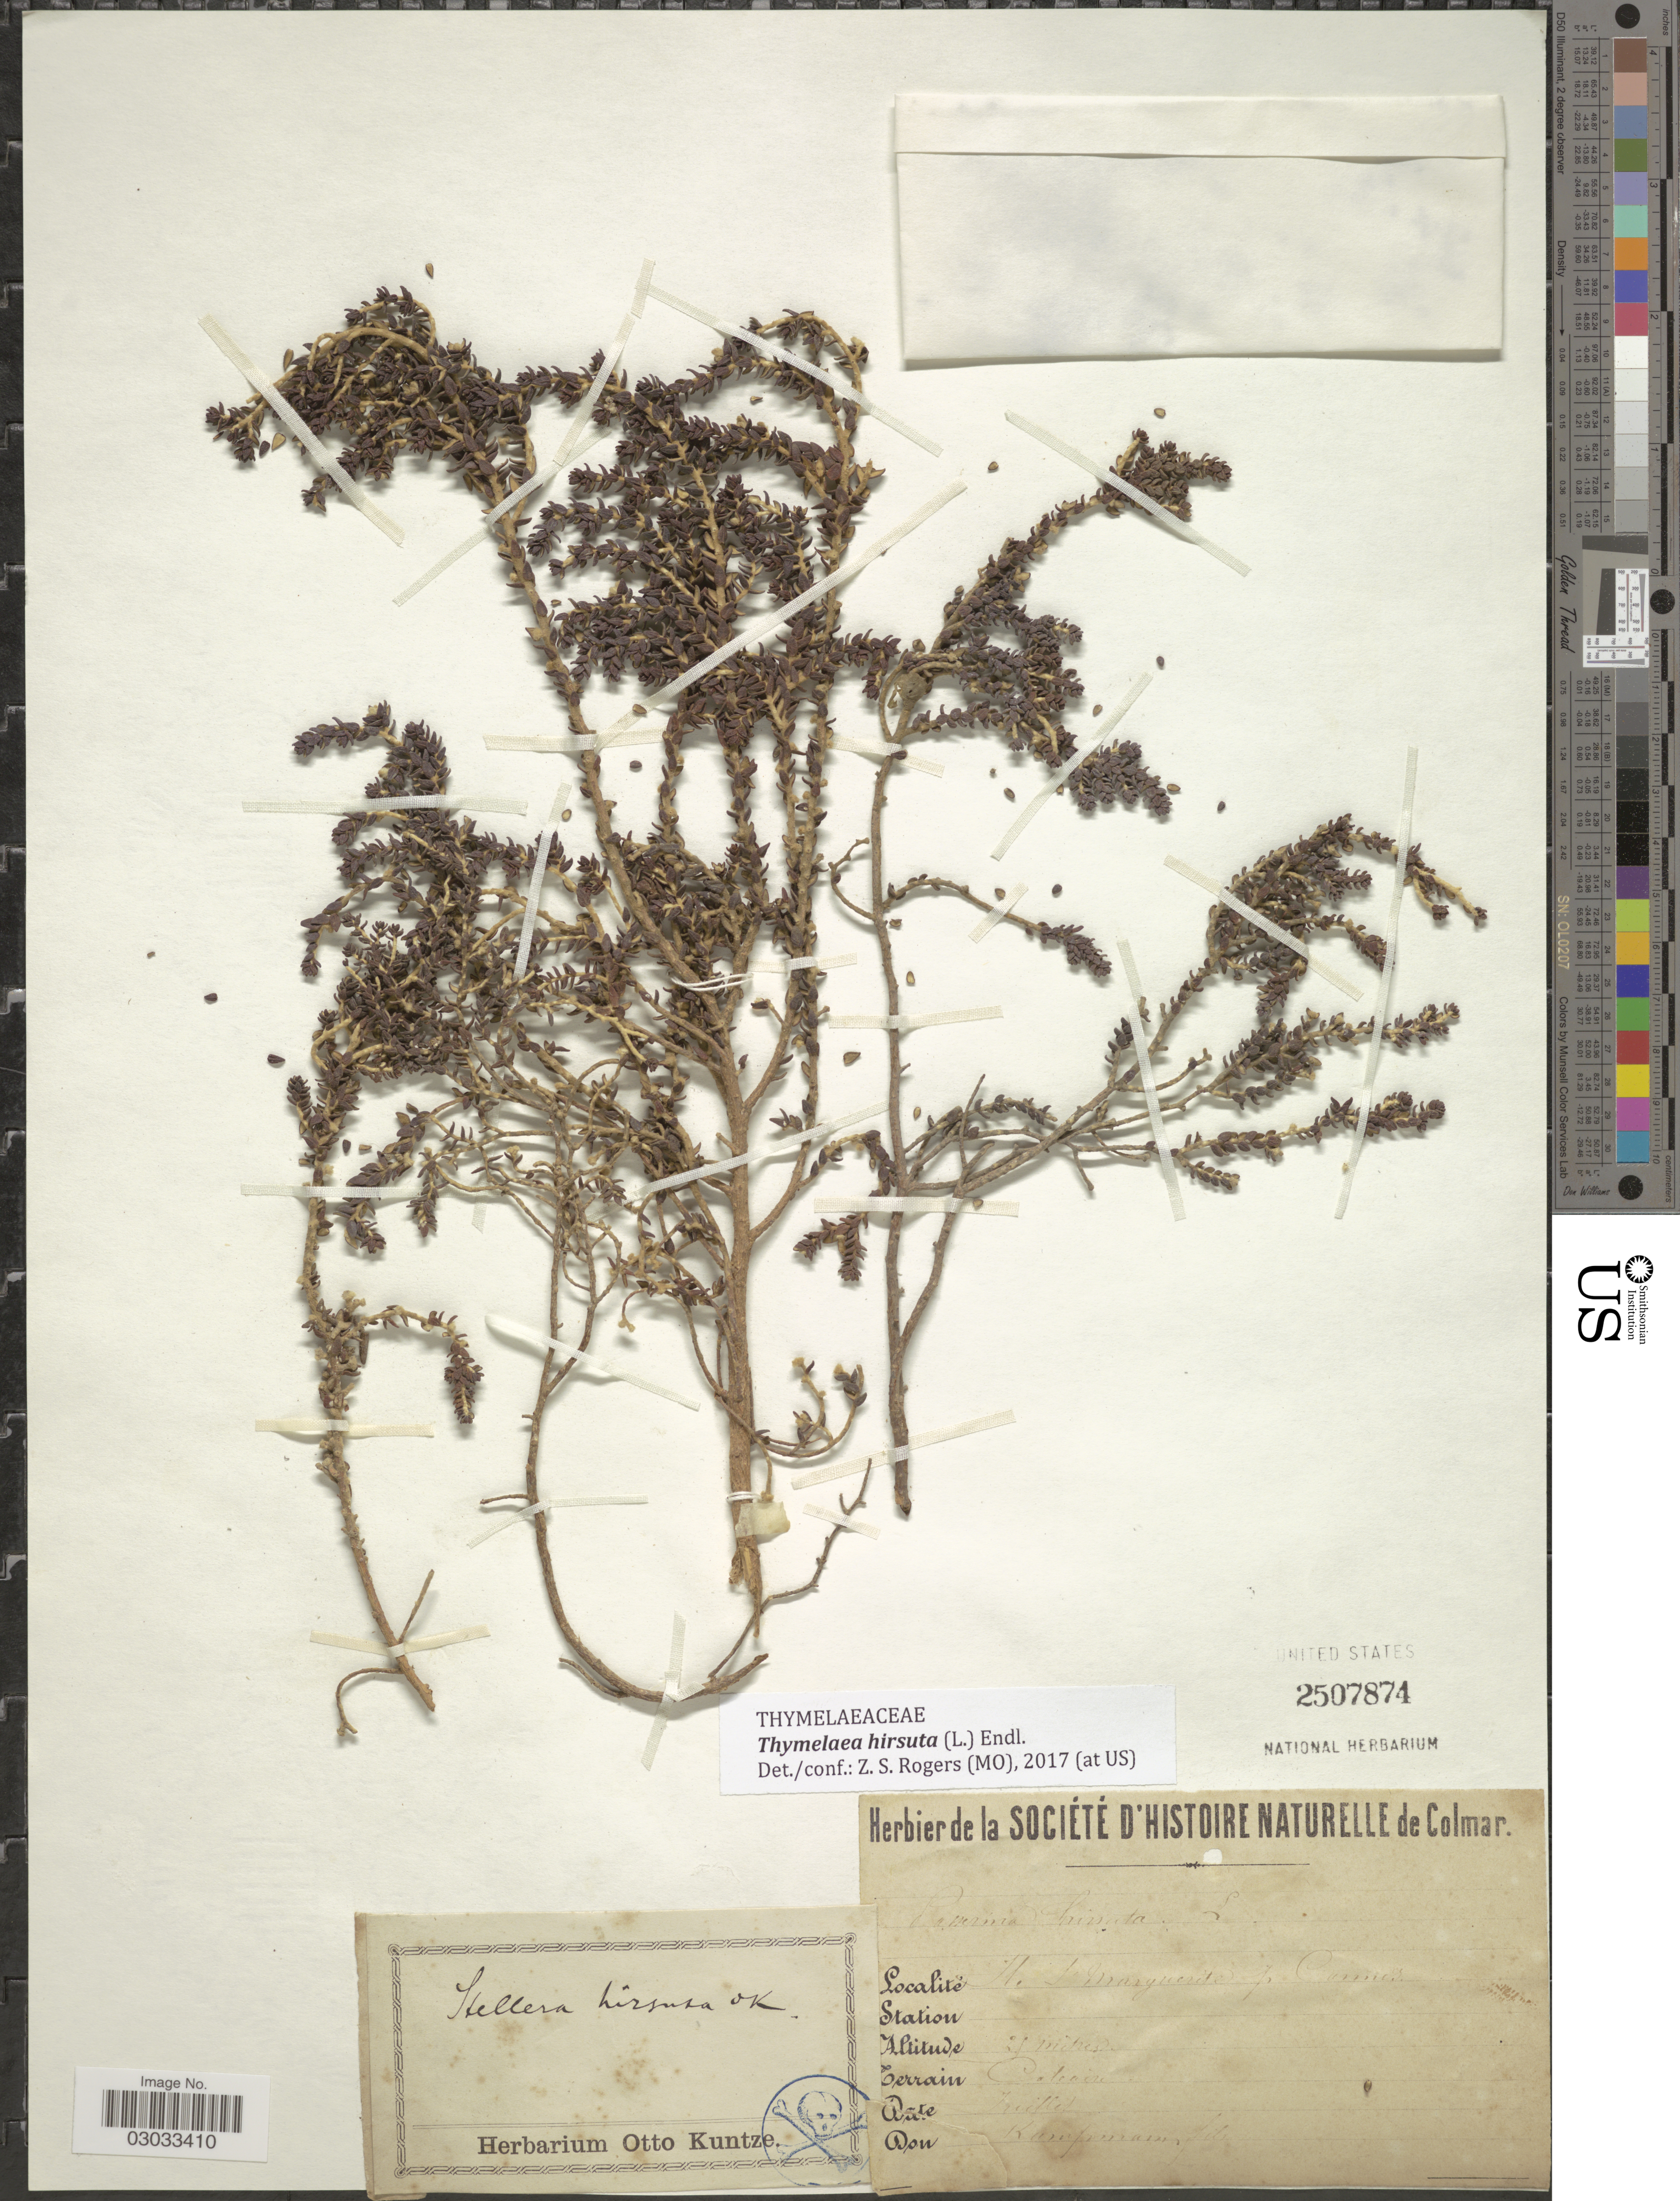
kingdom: Plantae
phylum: Tracheophyta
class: Magnoliopsida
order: Malvales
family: Thymelaeaceae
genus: Thymelaea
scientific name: Thymelaea hirsuta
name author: (L.) Endl.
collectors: ex herb de la Societe d'Histoire Naturelle de Colmar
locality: H. [illegible text] S'Marguerite p Canies.[interpreted]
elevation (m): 25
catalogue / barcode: US 2507874